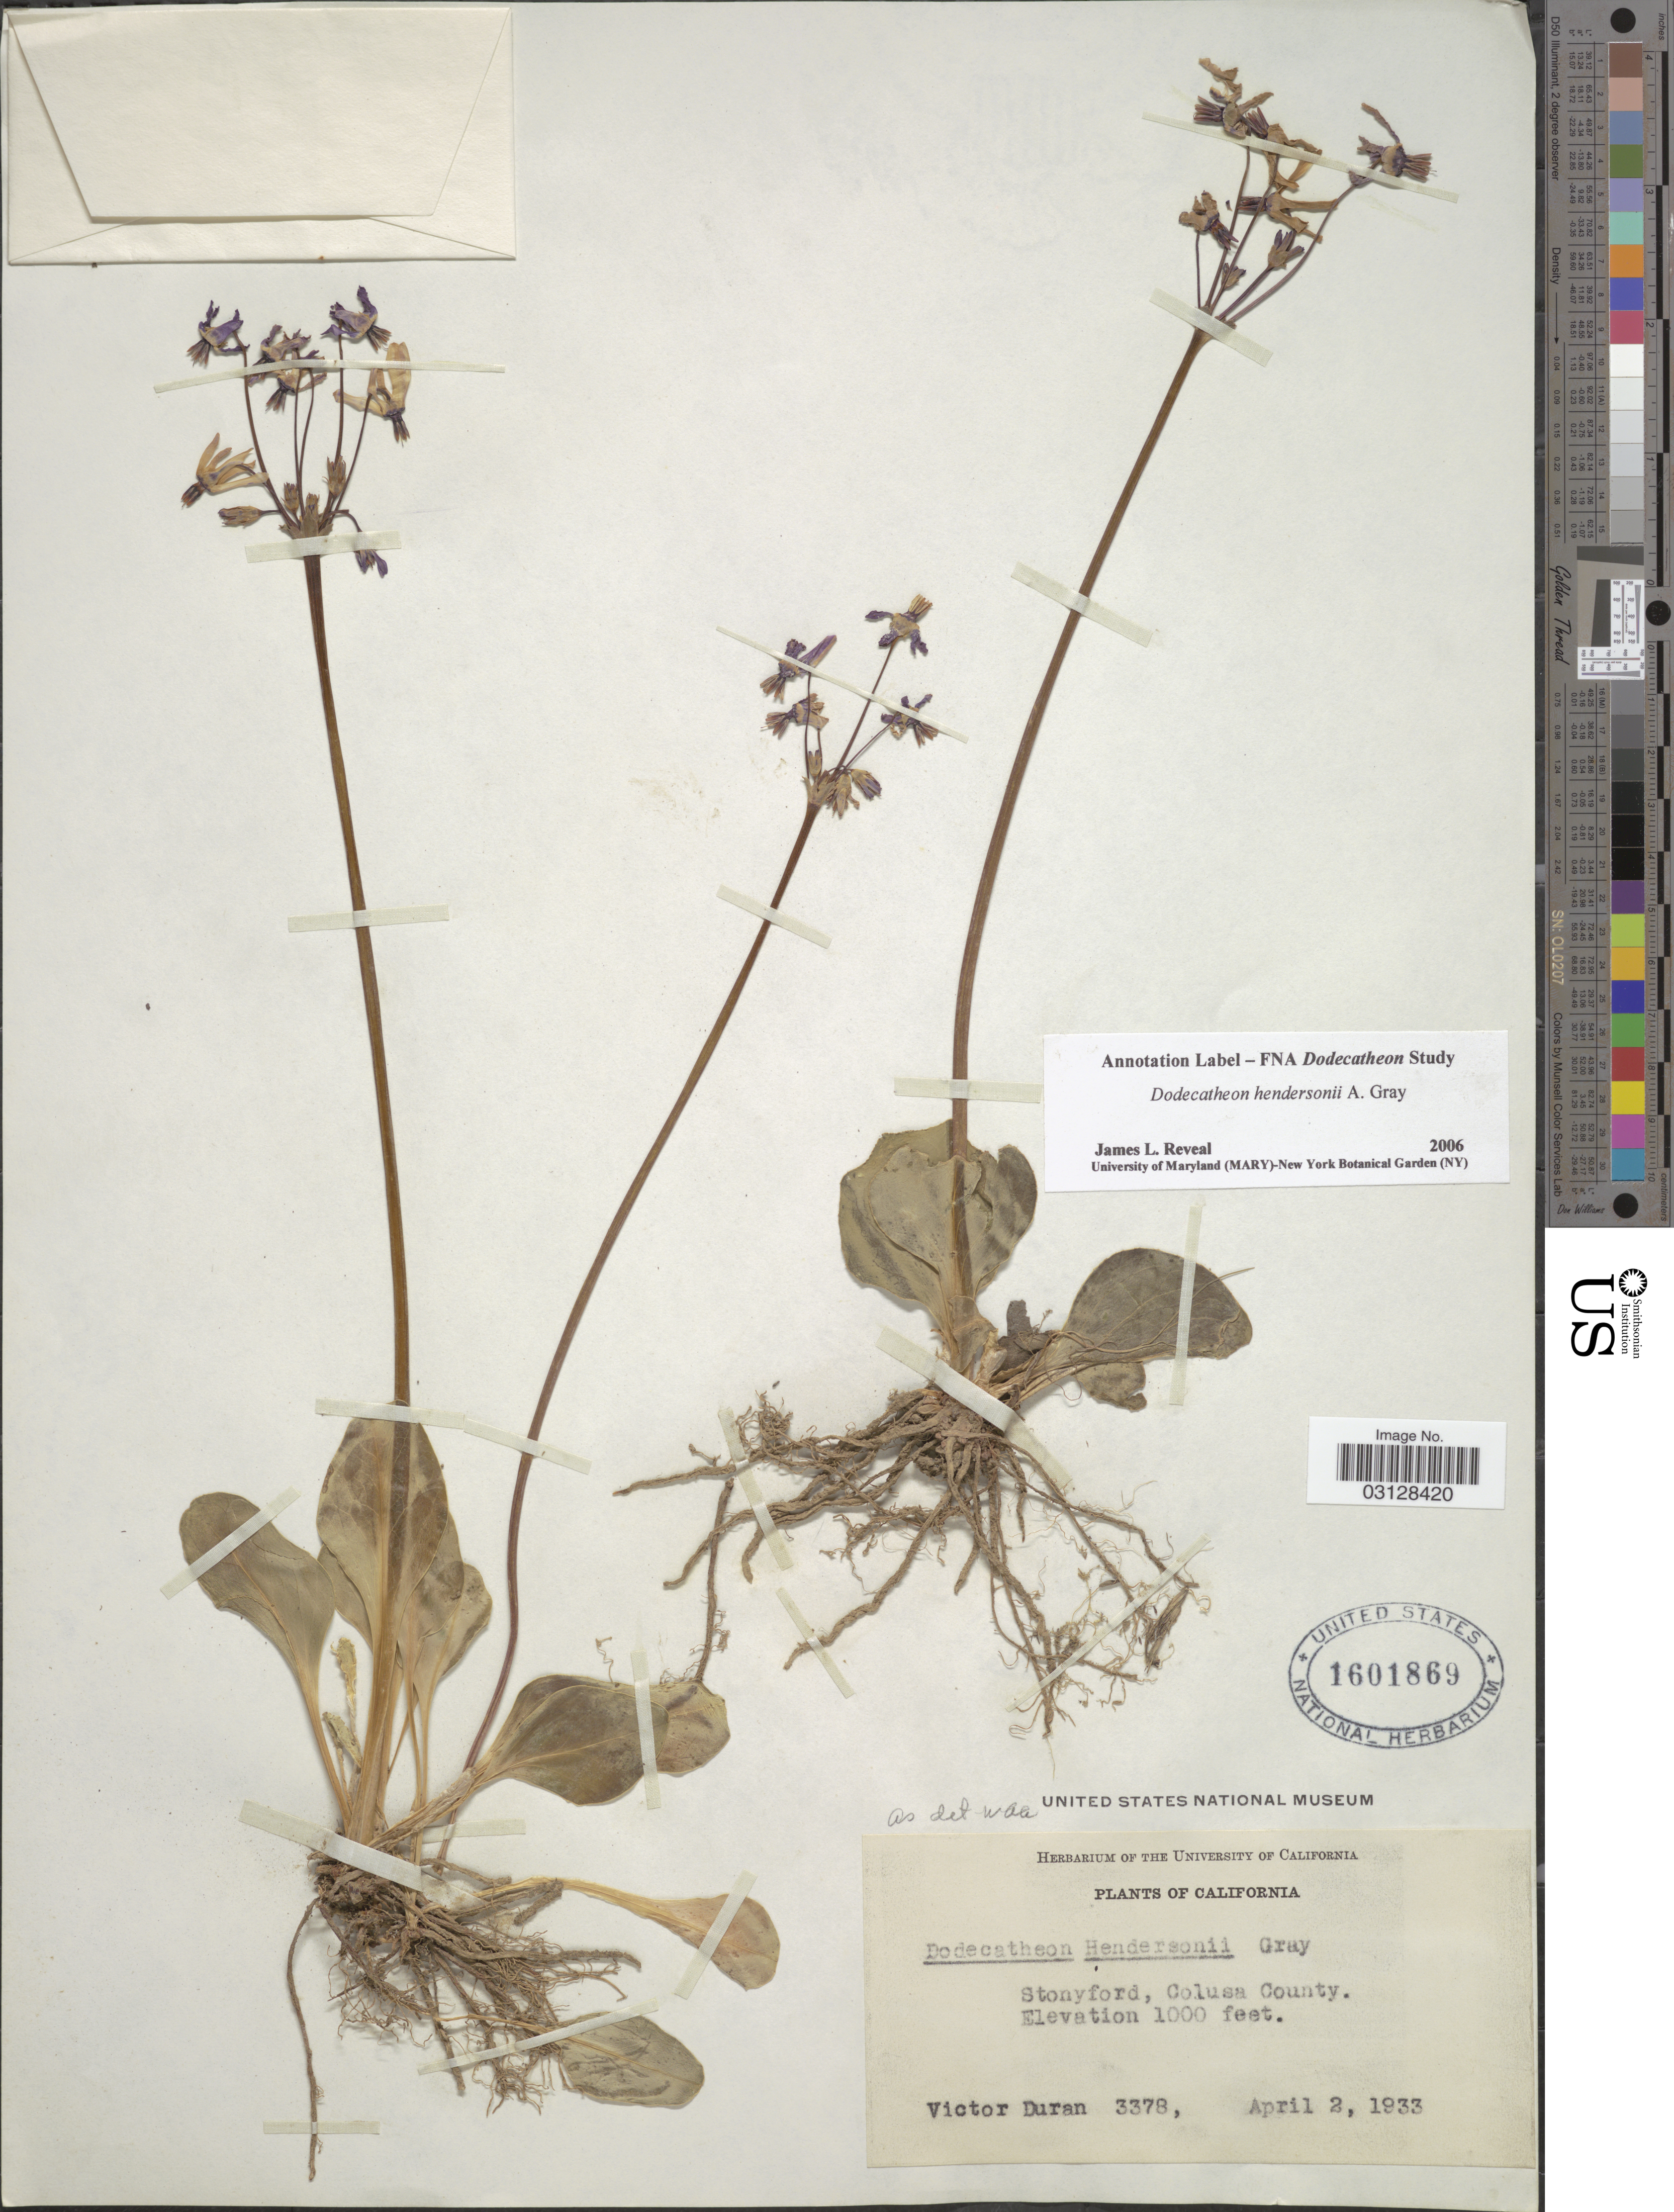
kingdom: Plantae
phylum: Tracheophyta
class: Magnoliopsida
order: Ericales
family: Primulaceae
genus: Dodecatheon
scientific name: Dodecatheon hendersonii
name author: A. Gray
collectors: V. Duran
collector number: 3378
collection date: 1933-04-02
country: United States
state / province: California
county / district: Colusa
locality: Stonyford, Colusa County.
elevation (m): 305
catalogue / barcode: US 1601869